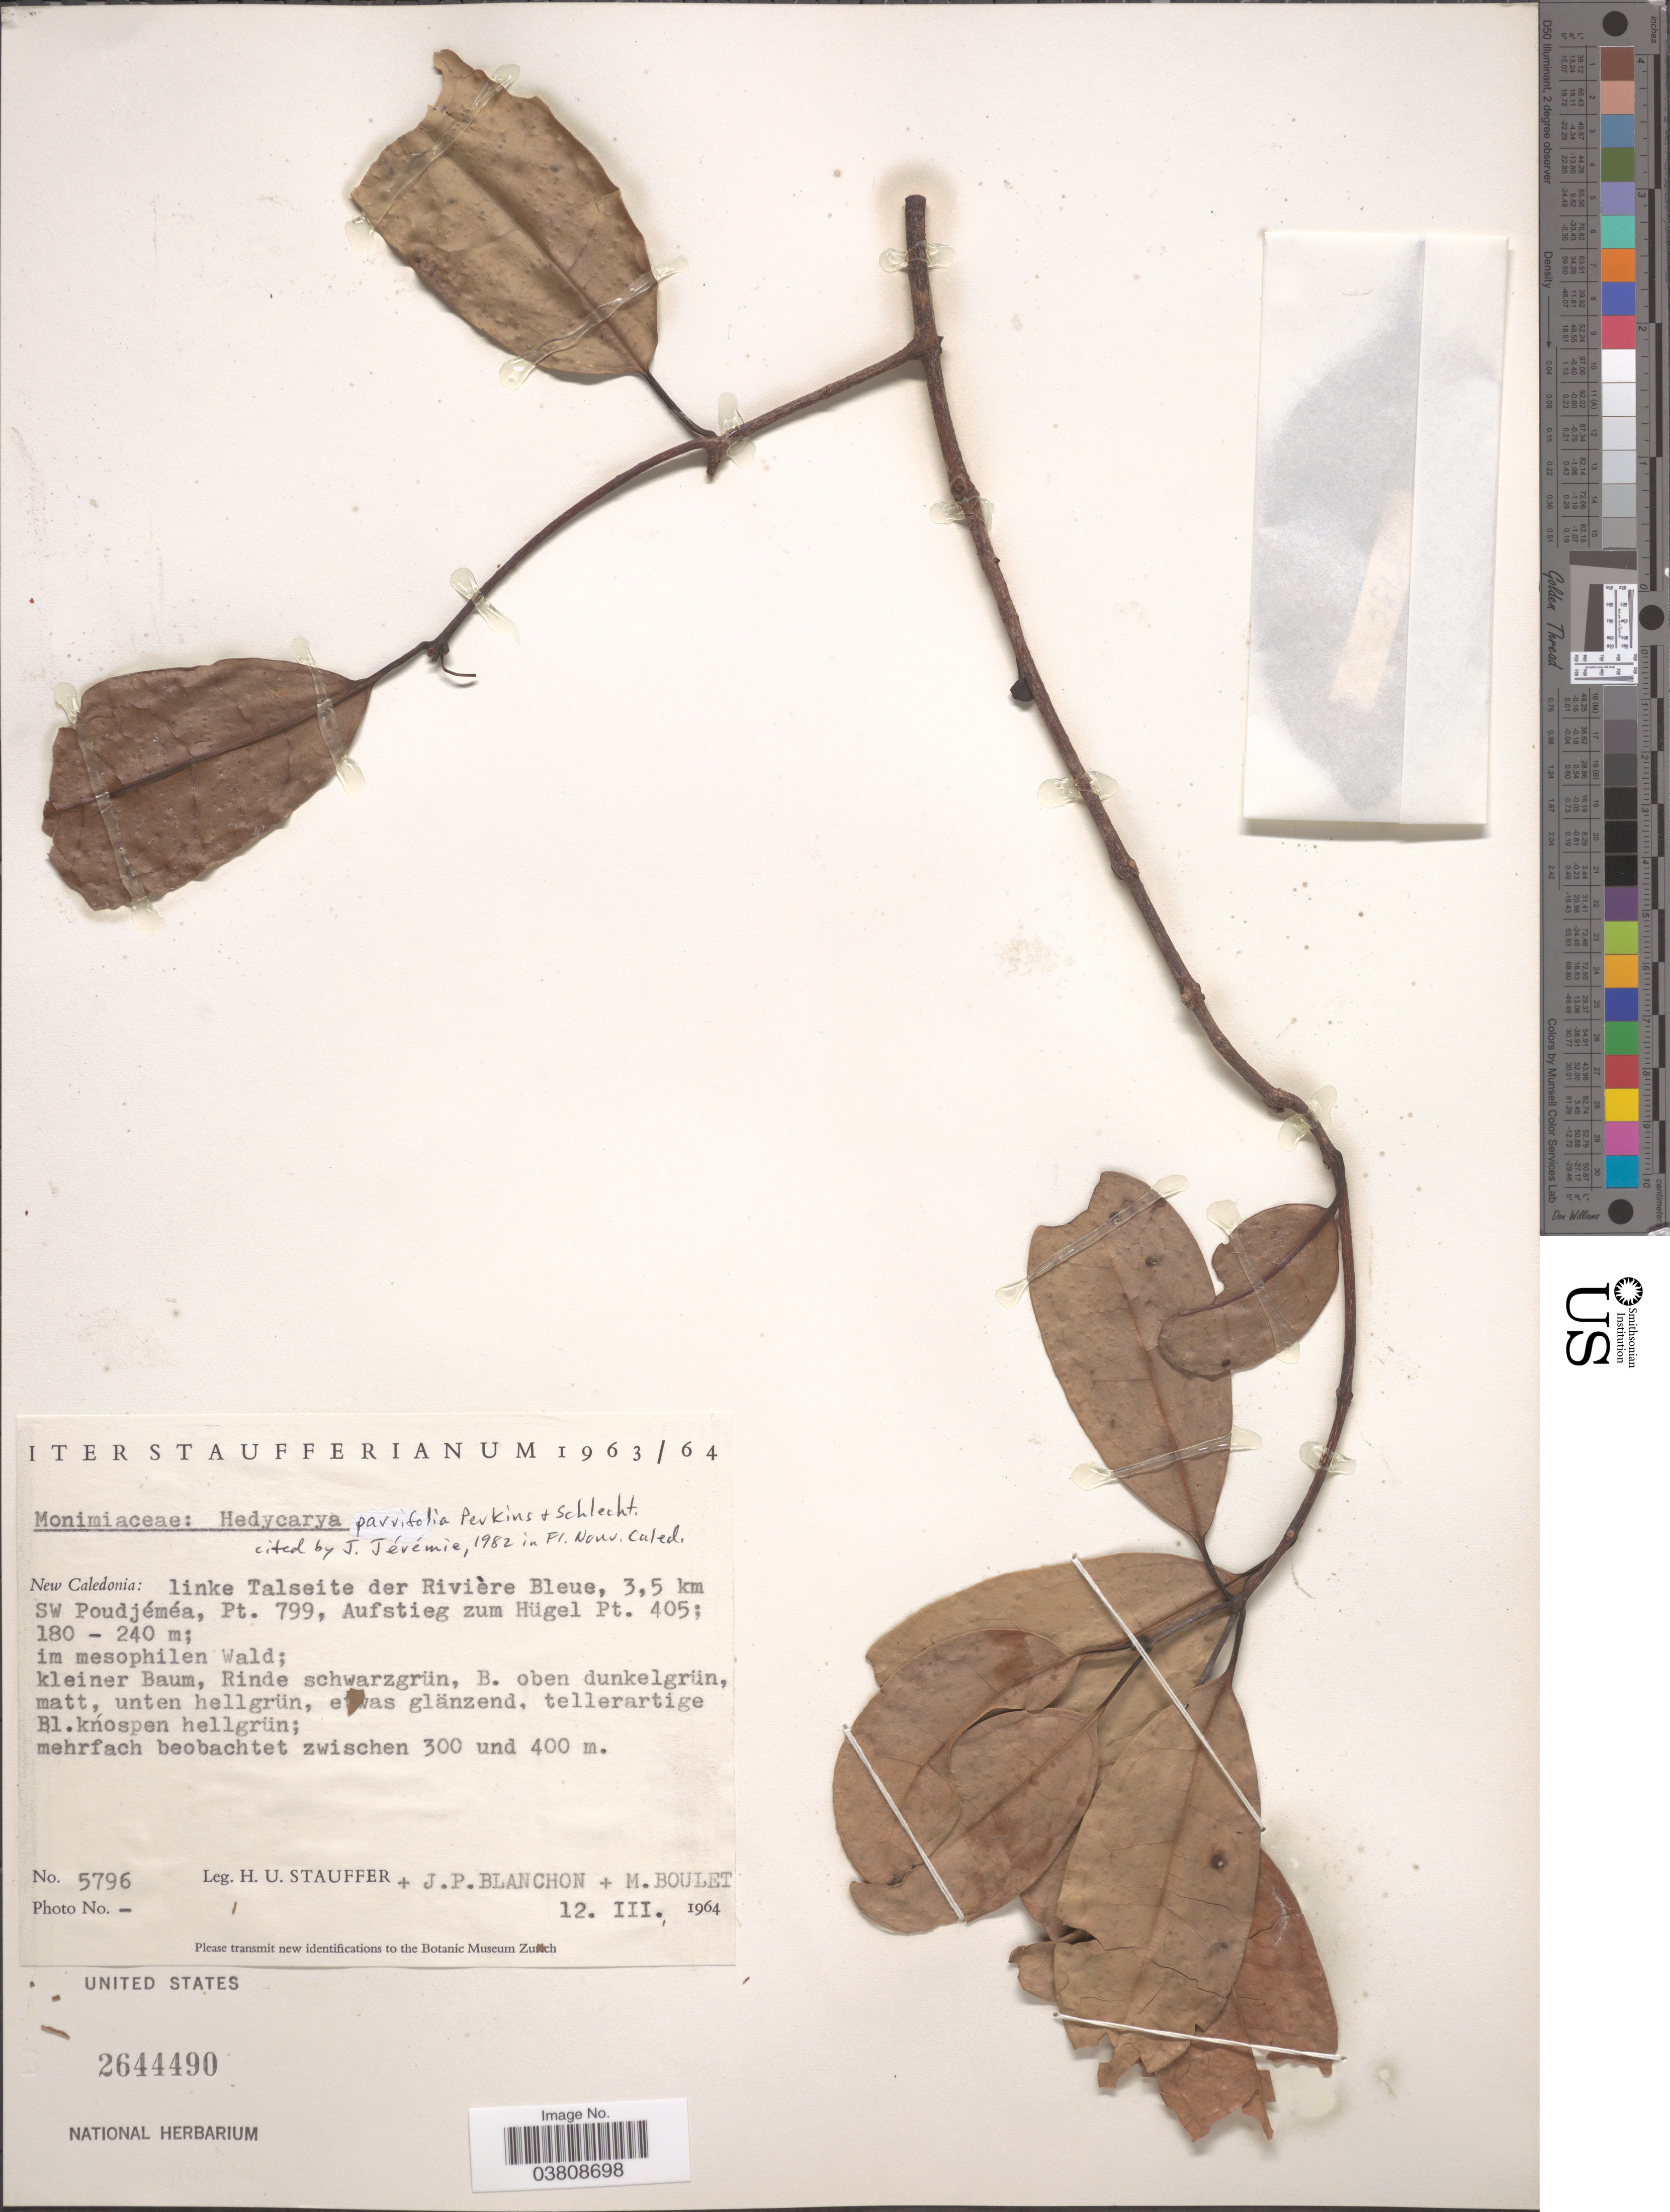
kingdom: Plantae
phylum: Tracheophyta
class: Magnoliopsida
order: Laurales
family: Monimiaceae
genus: Hedycarya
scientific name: Hedycarya parvifolia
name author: G. Perkins & Schltr.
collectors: H. U. Stauffer, J. Blanchon & M. Boulet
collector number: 5796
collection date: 1964-03-12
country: New Caledonia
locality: Linke Talseite der rivière Bleue, 3,5 km. SW Poudjéméa, Pt. 799, Aufstieg zum Hügel Pt. 405.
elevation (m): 180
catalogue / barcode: US 2644490